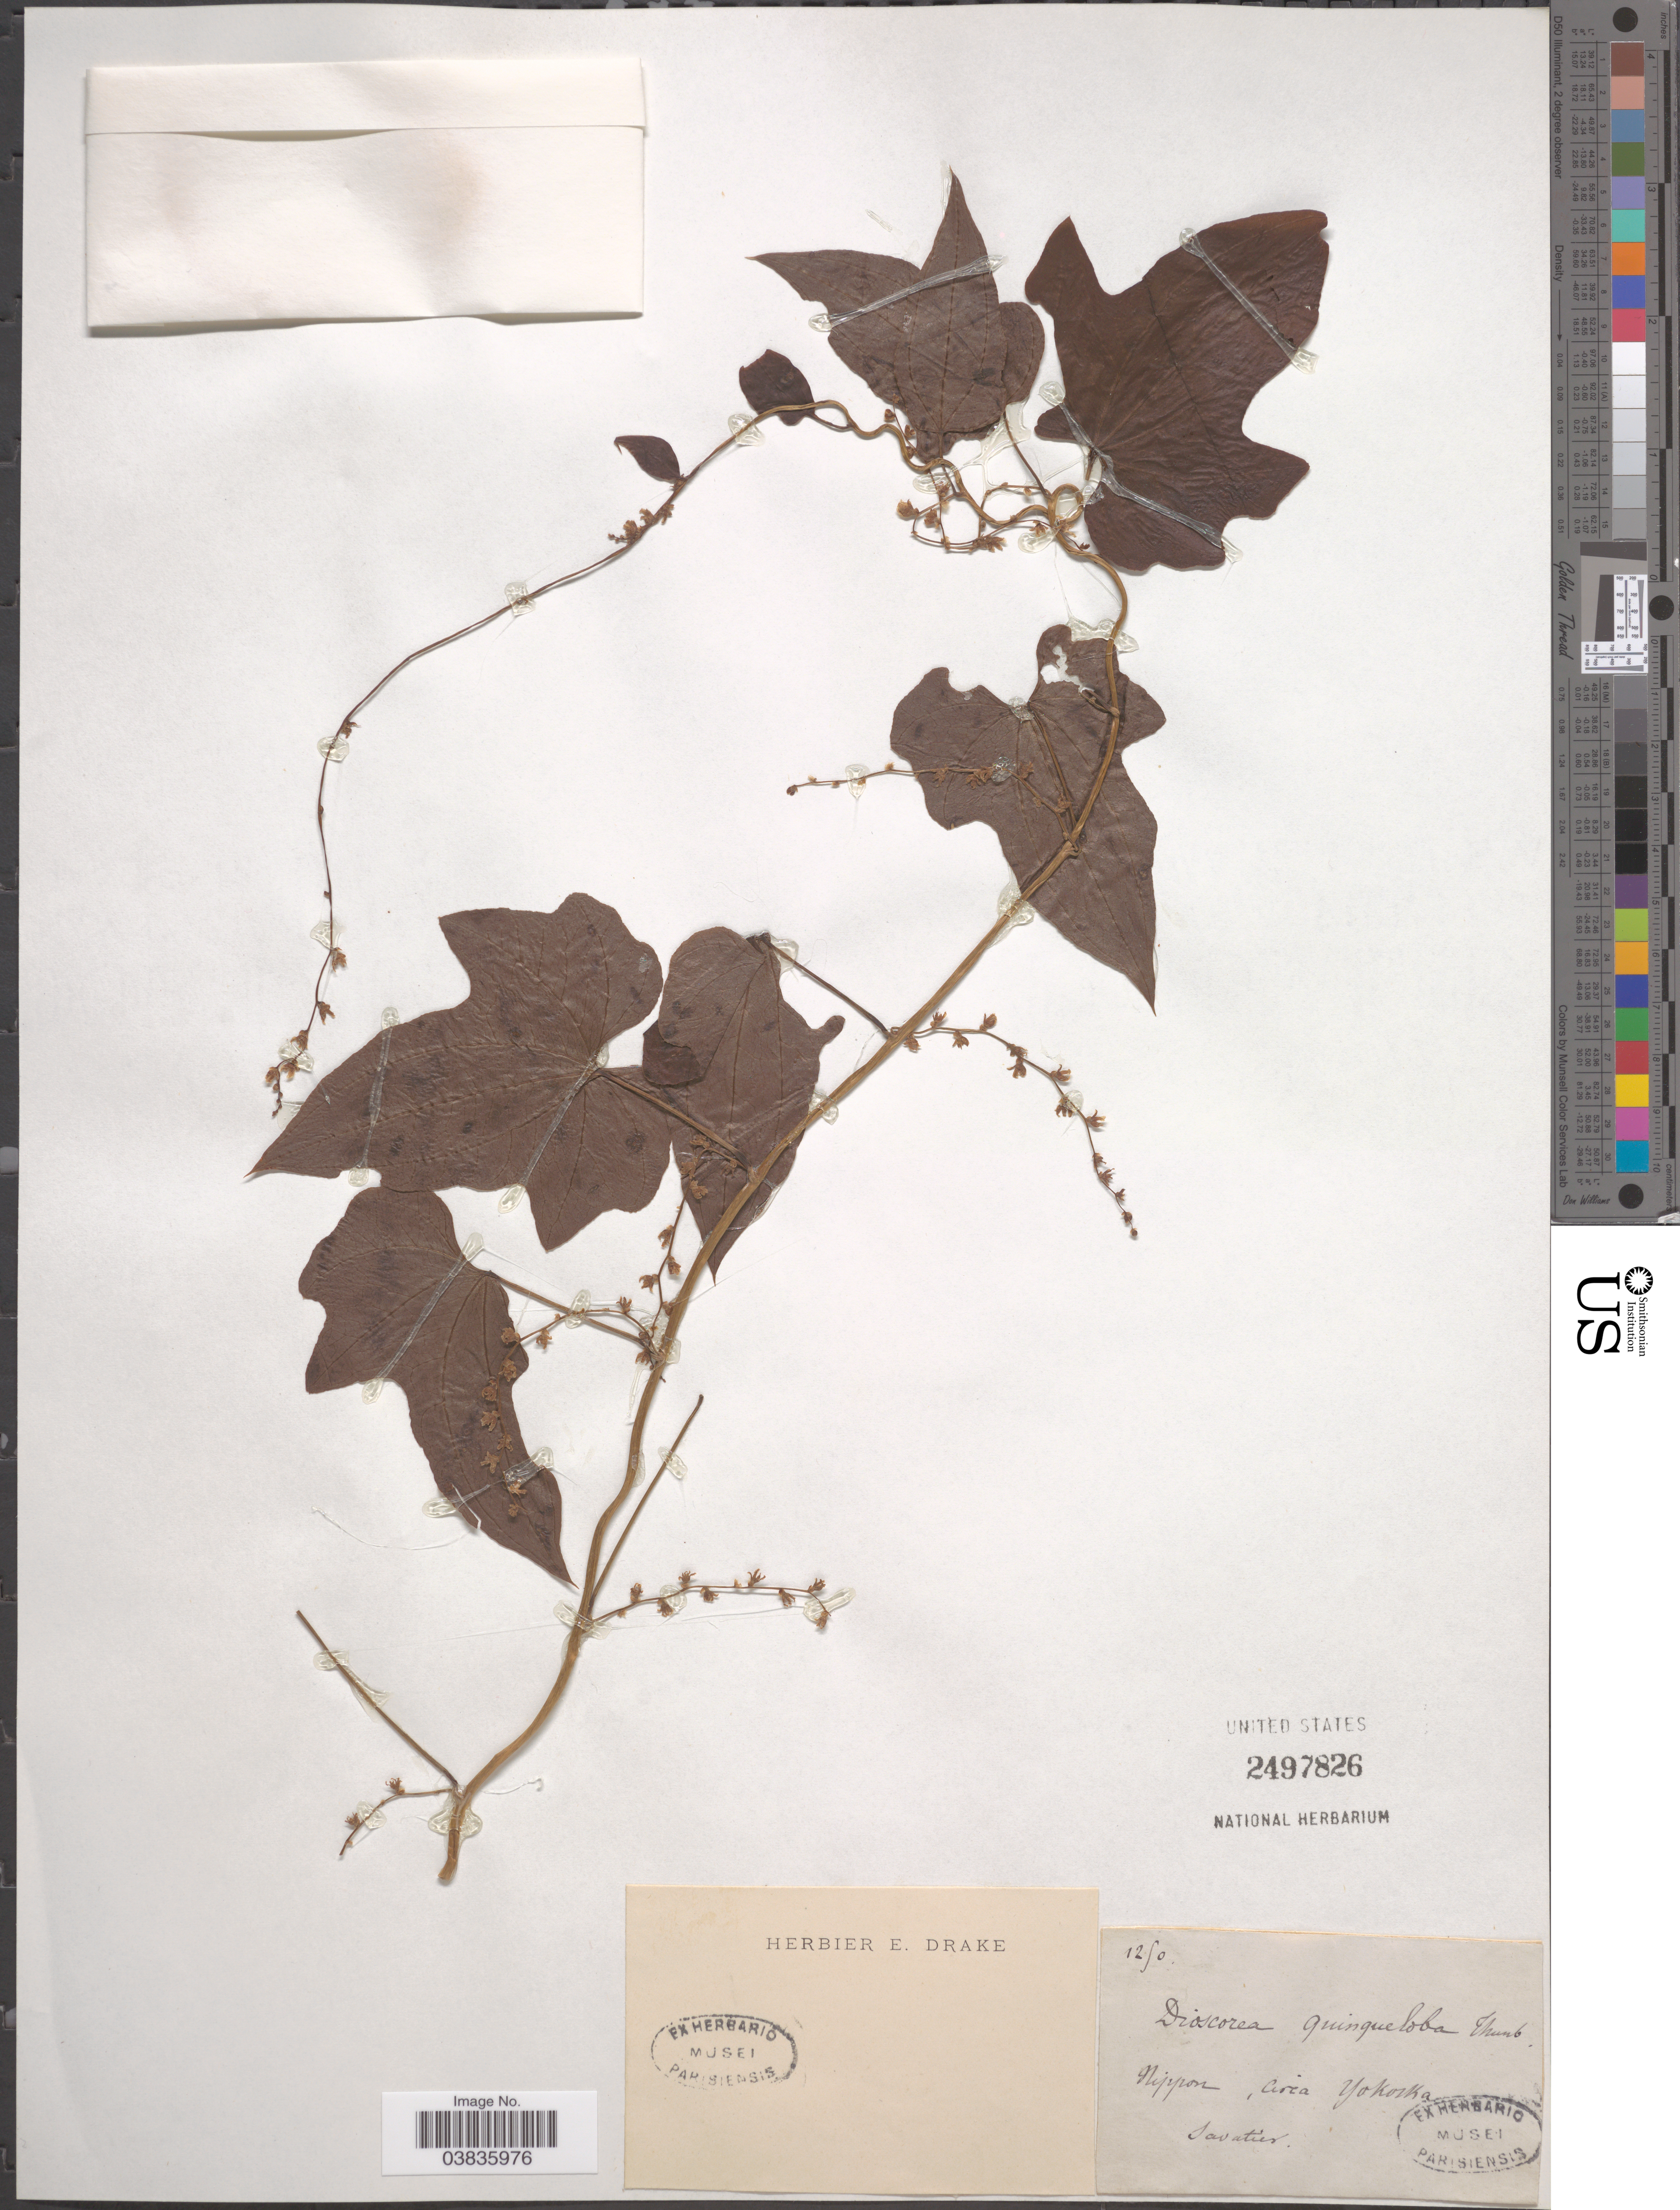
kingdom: Plantae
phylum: Tracheophyta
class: Liliopsida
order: Dioscoreales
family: Dioscoreaceae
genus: Dioscorea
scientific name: Dioscorea quinqueloba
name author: Thunb.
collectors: Savatier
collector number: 1250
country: Japan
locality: Nippon, circa Yokoska.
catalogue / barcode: US 2497826